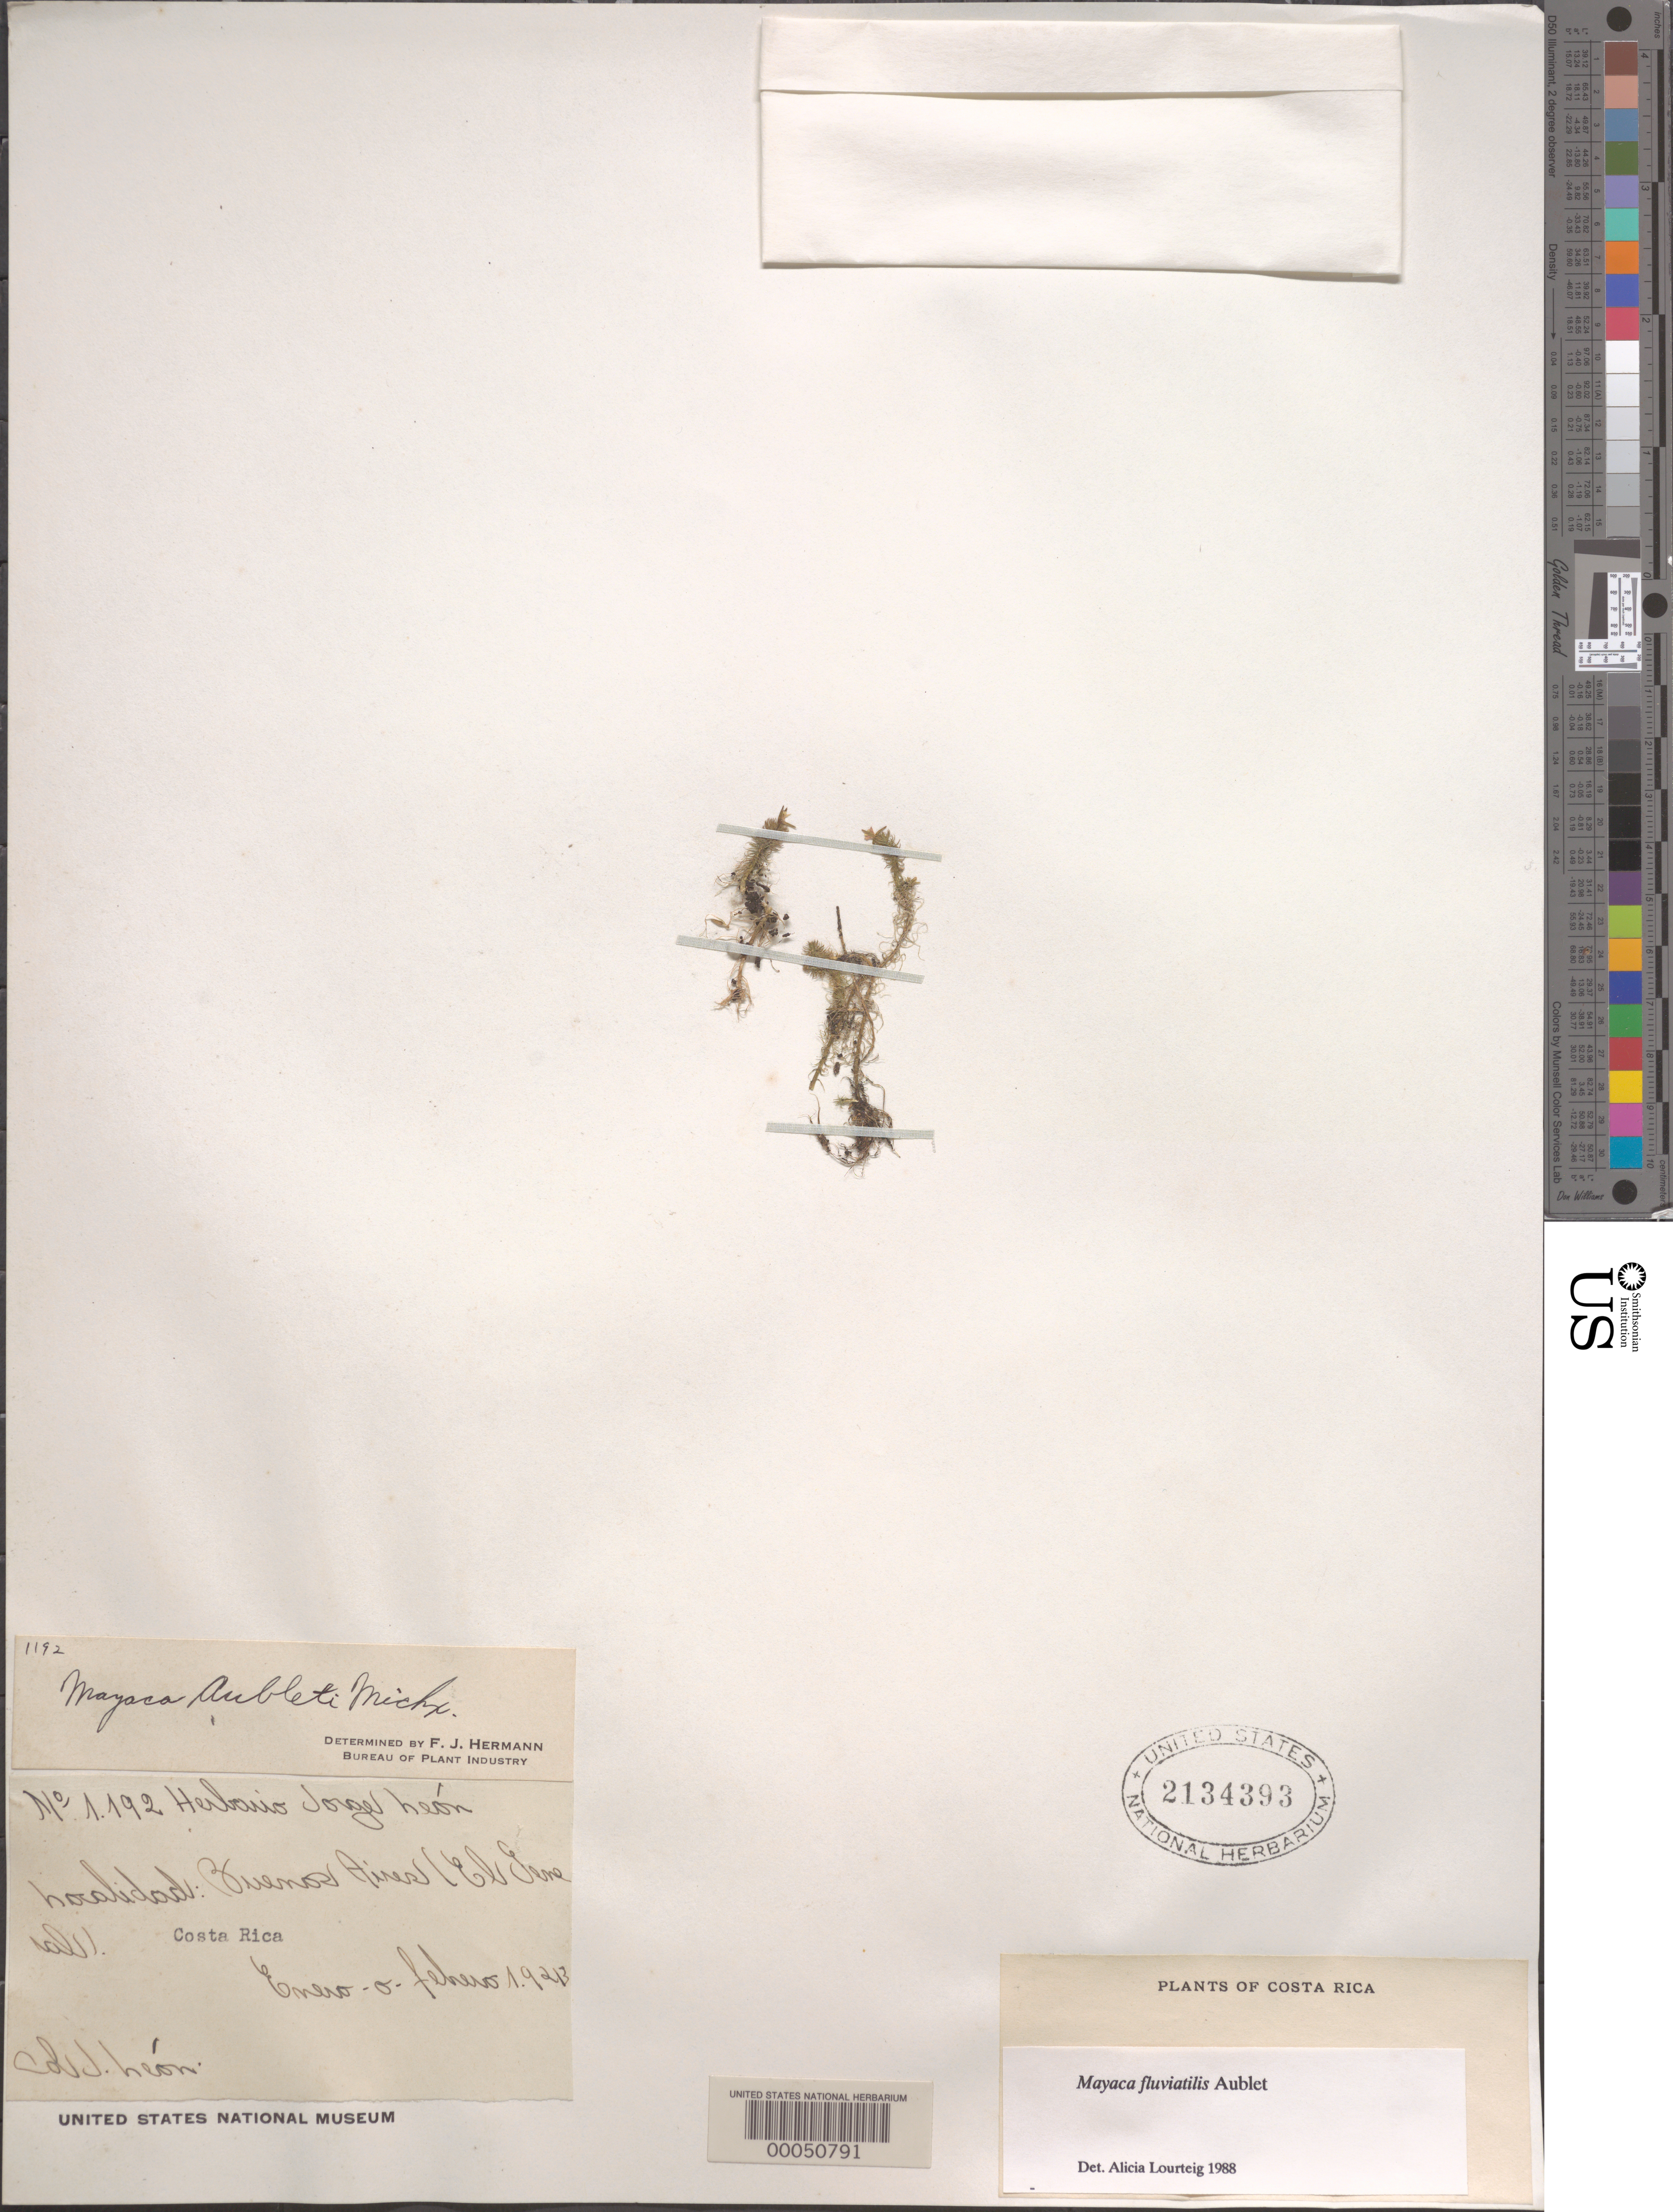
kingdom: Plantae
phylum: Tracheophyta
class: Liliopsida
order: Poales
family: Mayacaceae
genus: Mayaca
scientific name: Mayaca fluviatilis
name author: Aubl.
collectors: J. León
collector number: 1192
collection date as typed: Jan 1921 to -- Feb 1921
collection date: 1921-01/1921-02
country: Costa Rica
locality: Buenos Aires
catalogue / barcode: US 2134393